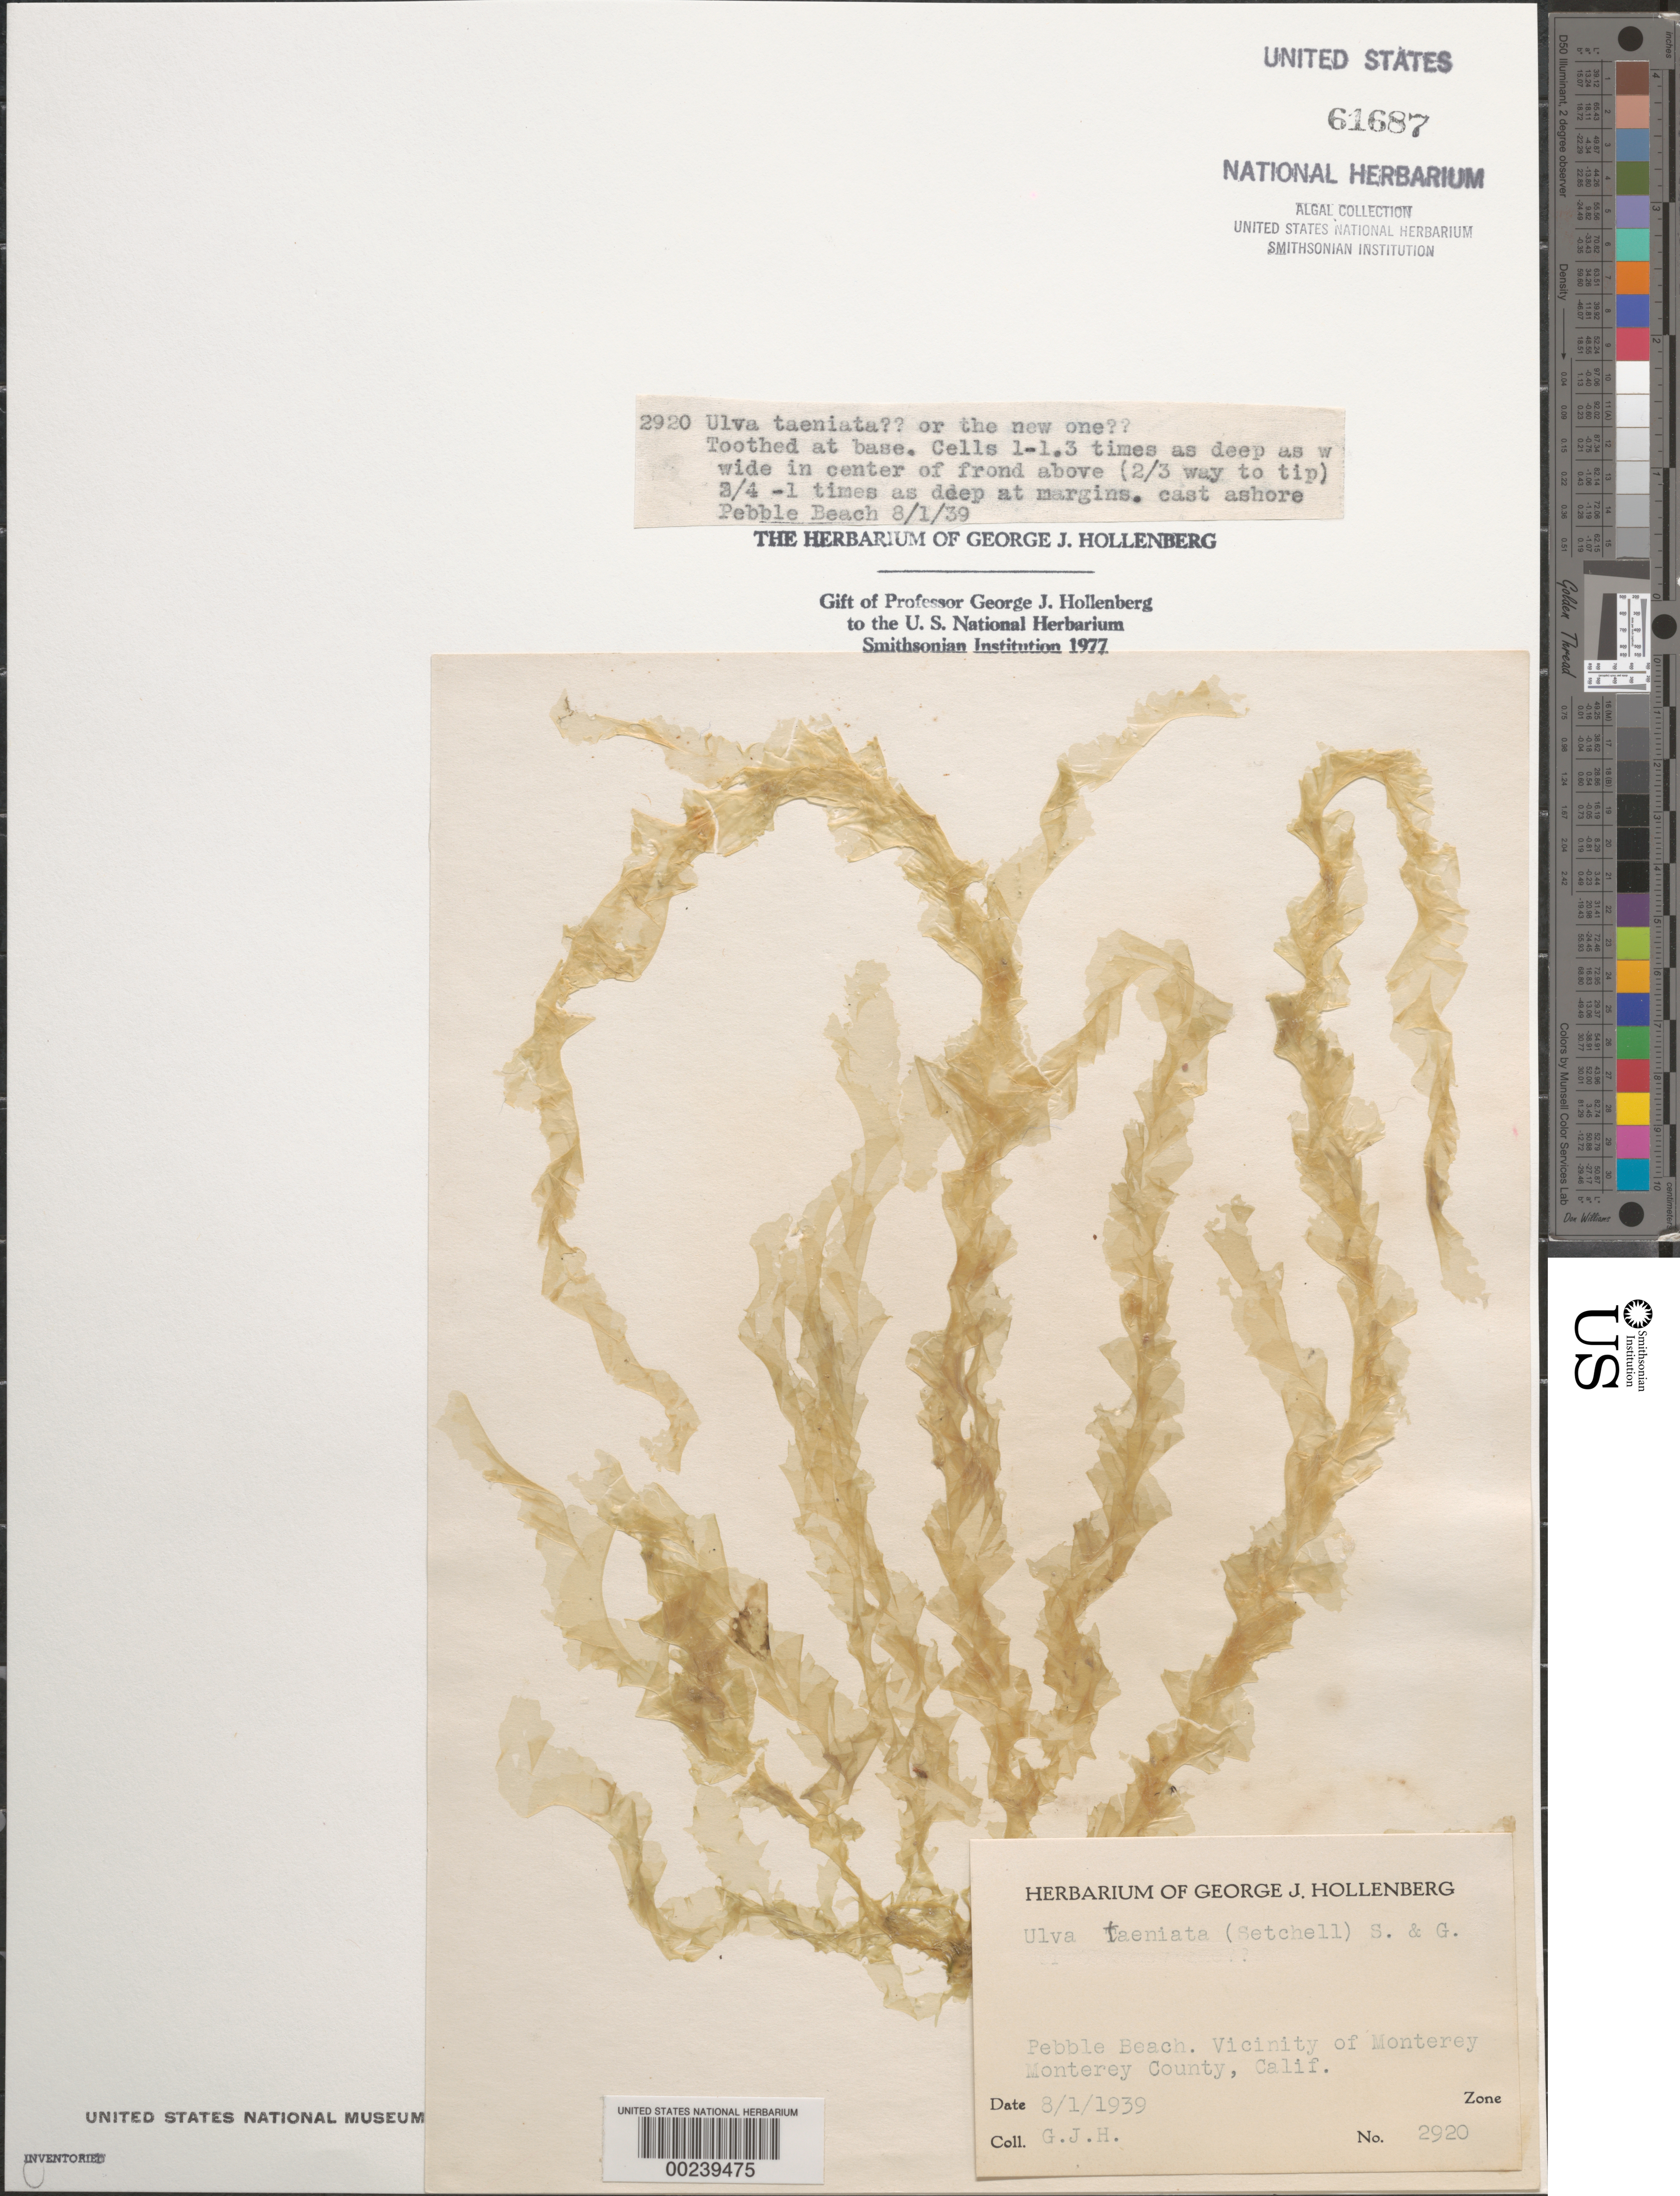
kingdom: Plantae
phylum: Chlorophyta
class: Ulvophyceae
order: Ulvales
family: Ulvaceae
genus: Ulva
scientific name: Ulva taeniata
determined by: Hollenberg, George J.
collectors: G. Hollenberg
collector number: GJH 2920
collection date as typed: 01 Aug 1939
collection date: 1939-08-01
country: United States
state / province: California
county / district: Monterey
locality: Pebble Beach, Monterey area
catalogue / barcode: US 61687